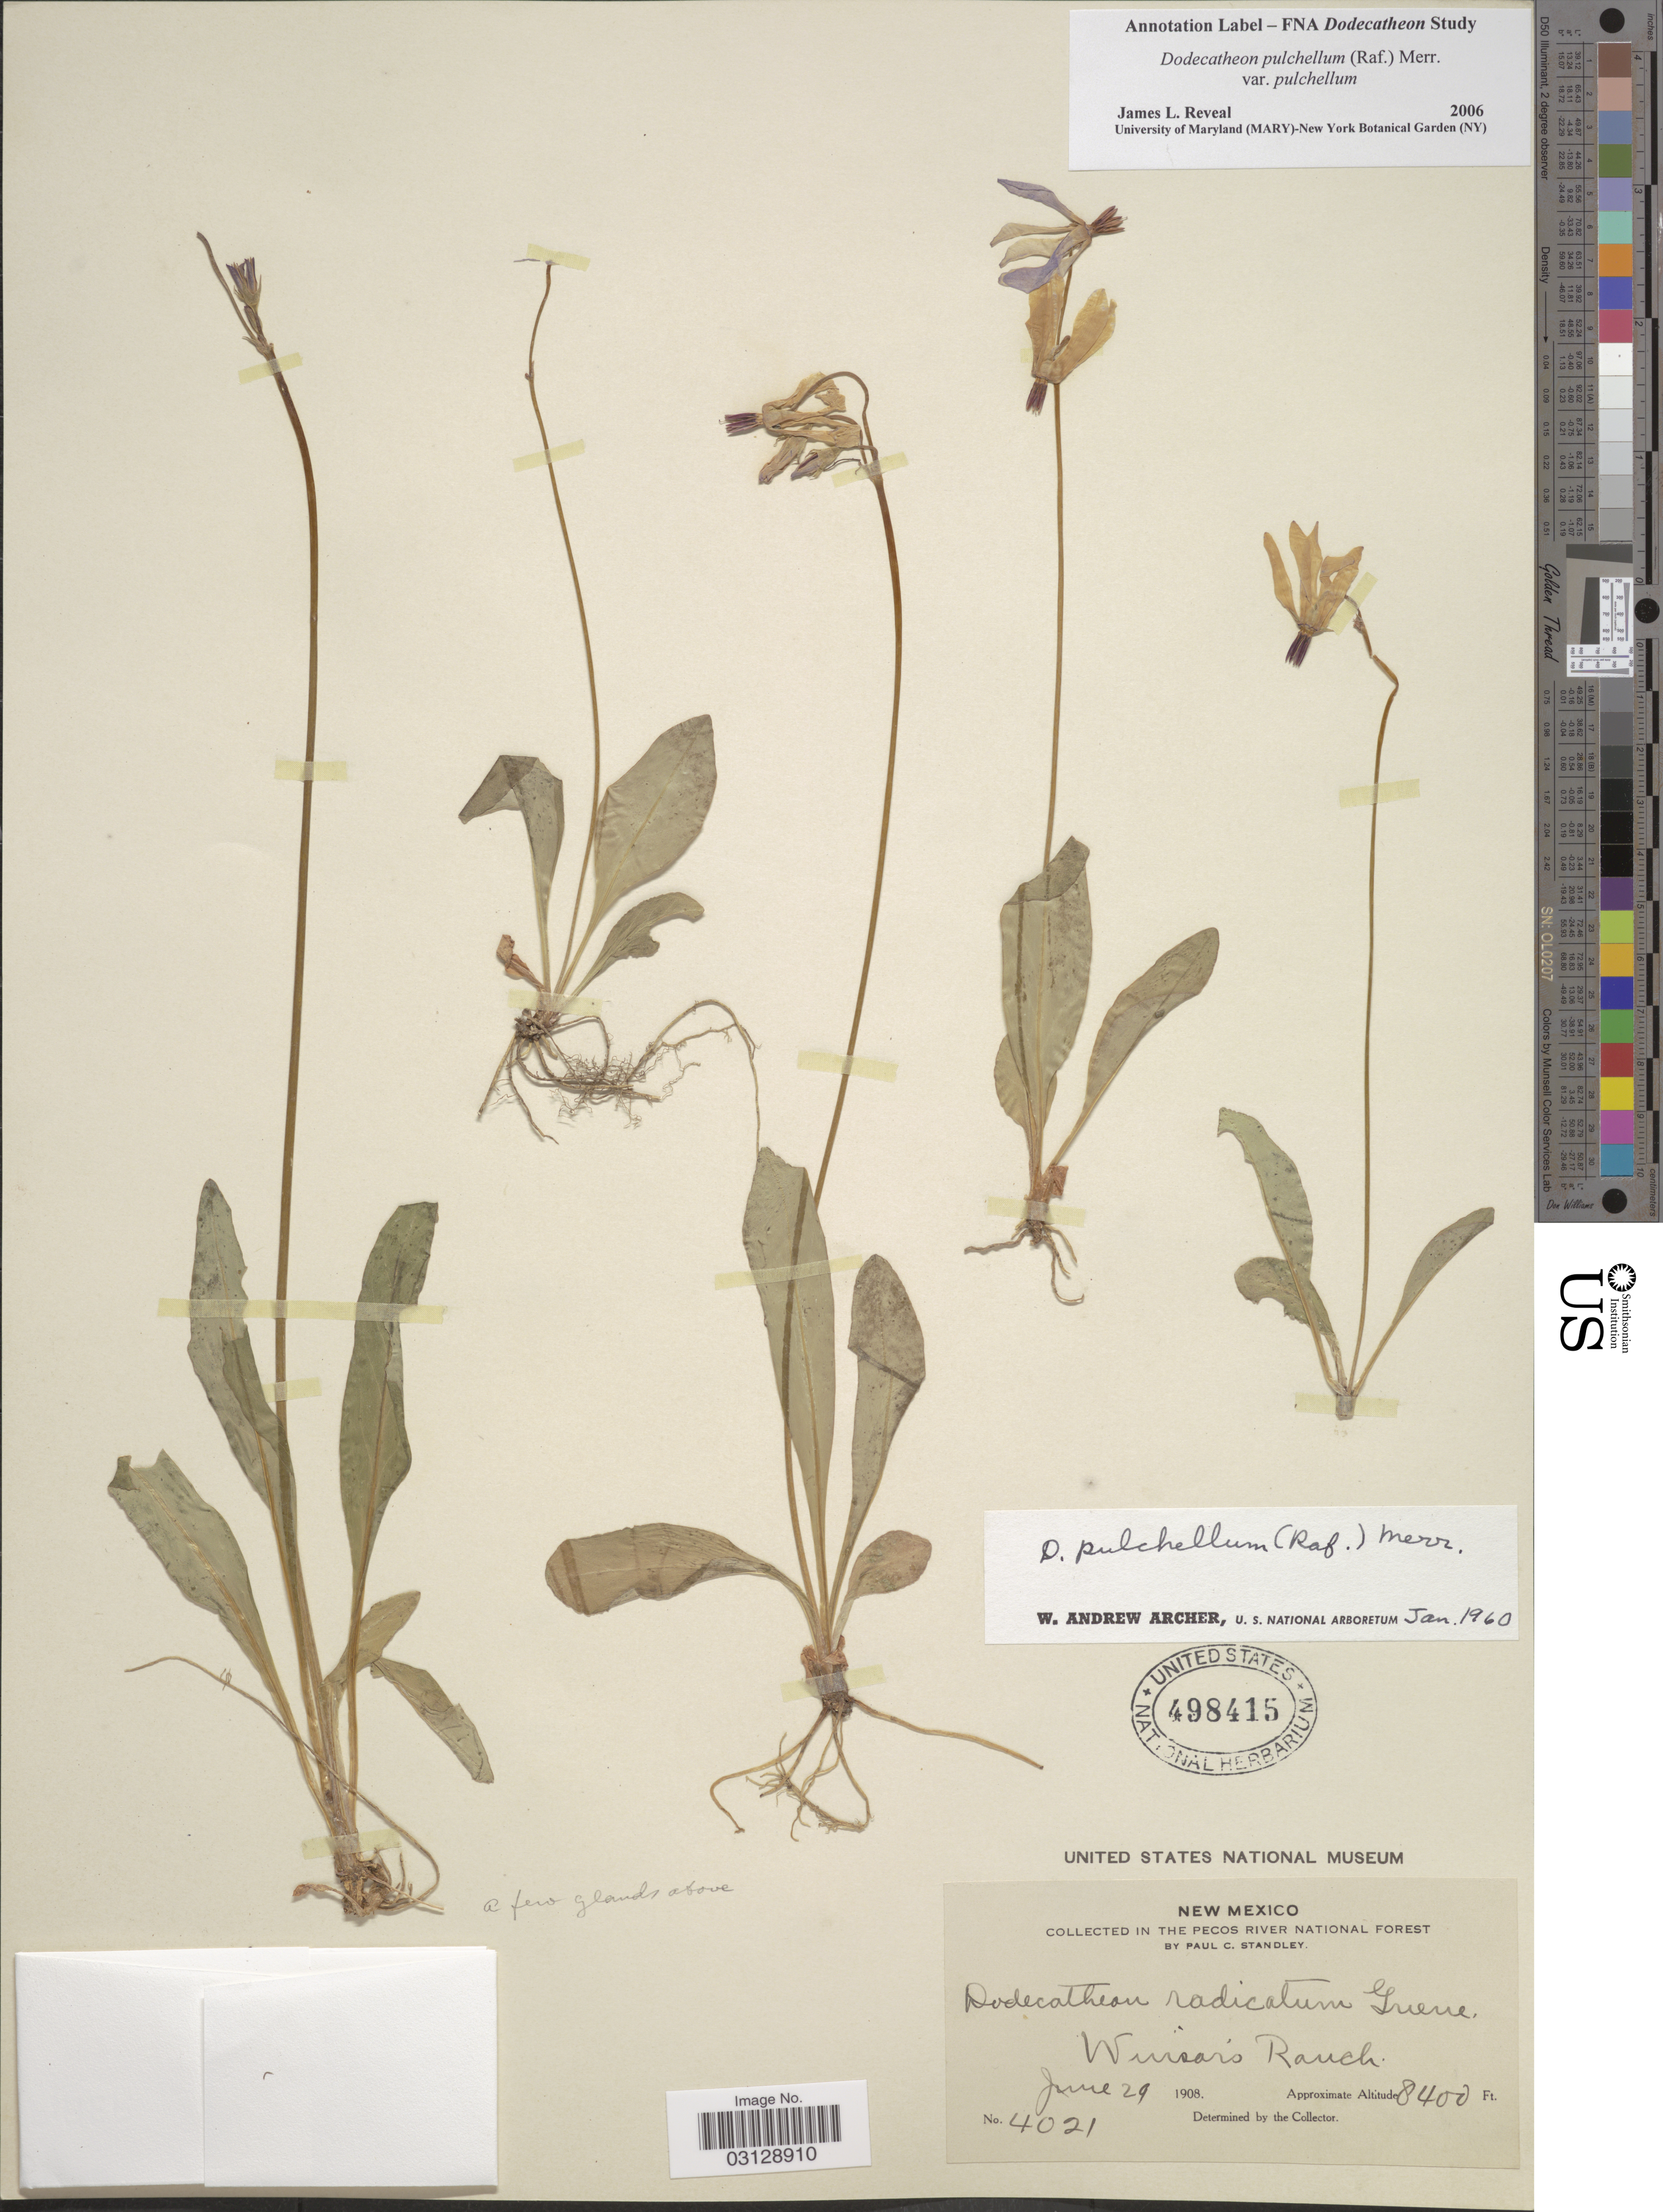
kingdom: Plantae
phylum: Tracheophyta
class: Magnoliopsida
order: Ericales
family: Primulaceae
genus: Dodecatheon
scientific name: Dodecatheon pulchellum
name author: (Raf.) Merr.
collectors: P. C. Standley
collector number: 4021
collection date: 1908-06-29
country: United States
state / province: New Mexico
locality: Pecos River National Forest. Winsor's Ranch.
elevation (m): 2560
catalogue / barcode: US 498415